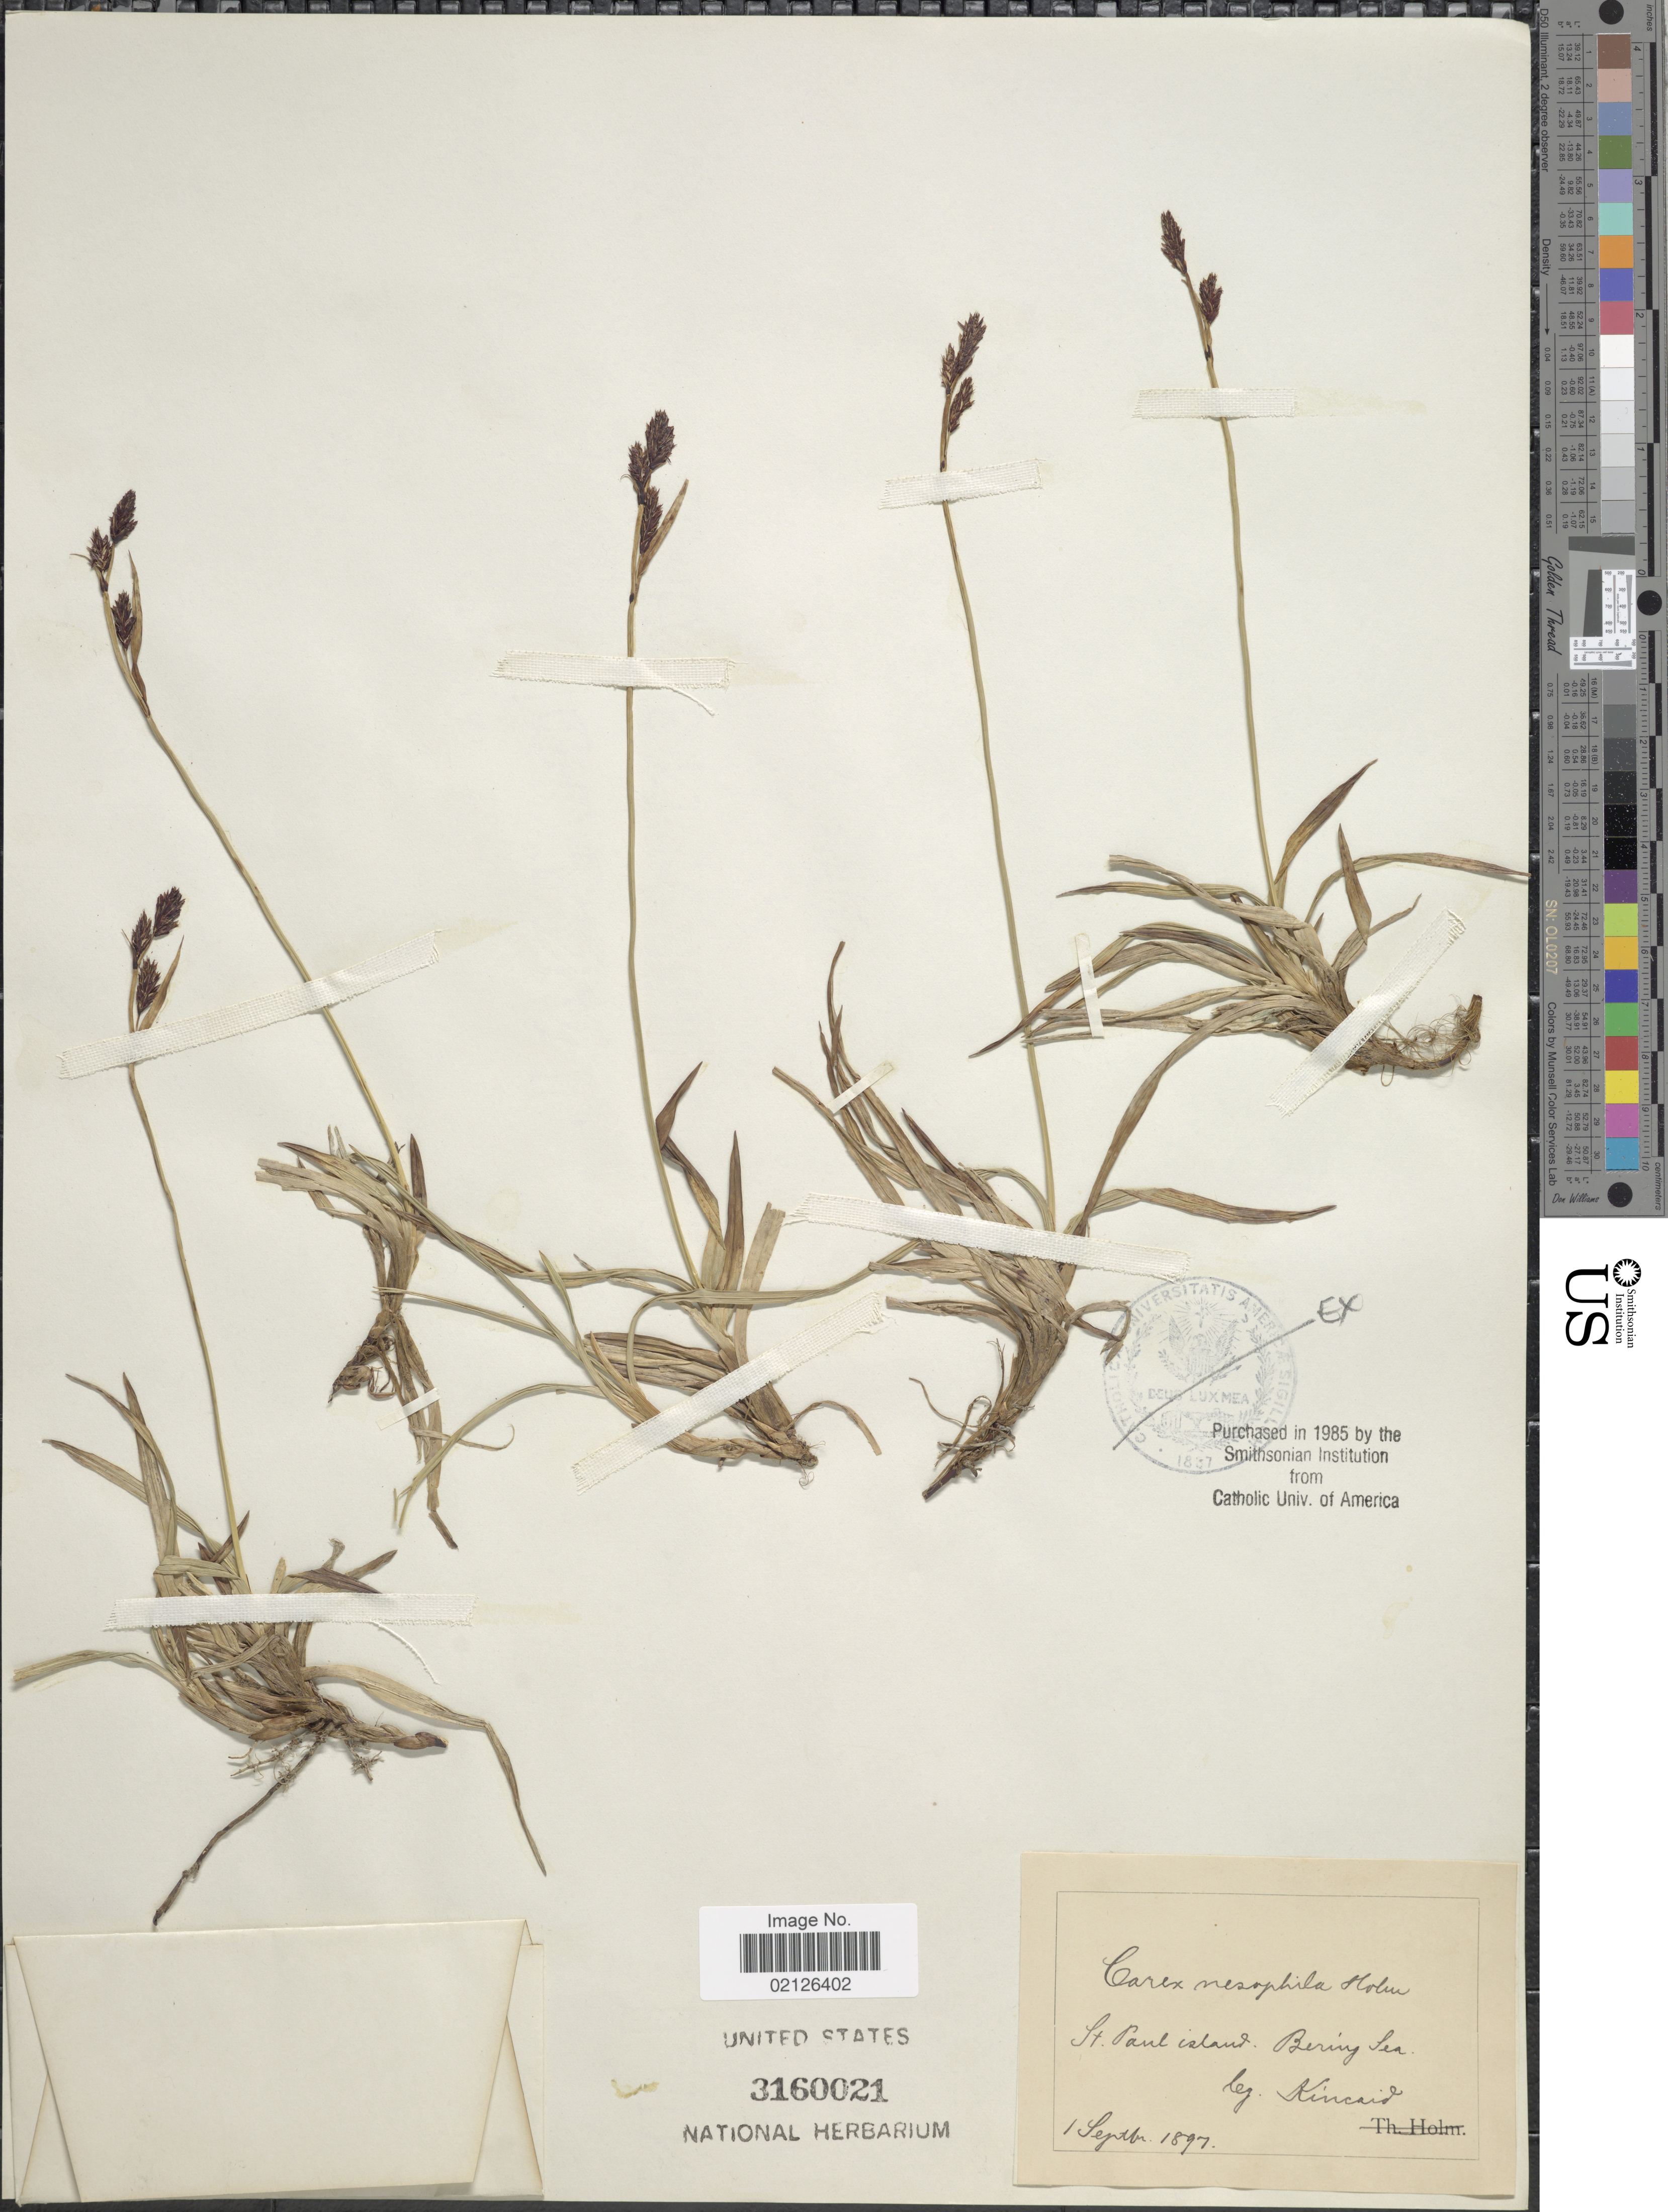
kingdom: Plantae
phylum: Tracheophyta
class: Liliopsida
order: Poales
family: Cyperaceae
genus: Carex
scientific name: Carex microchaeta subsp. nesophila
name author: (Holm) D.F. Murray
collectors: Kincaid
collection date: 1897-09-01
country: United States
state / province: Alaska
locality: St Paul Island, Bering Sea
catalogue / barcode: US 3160021